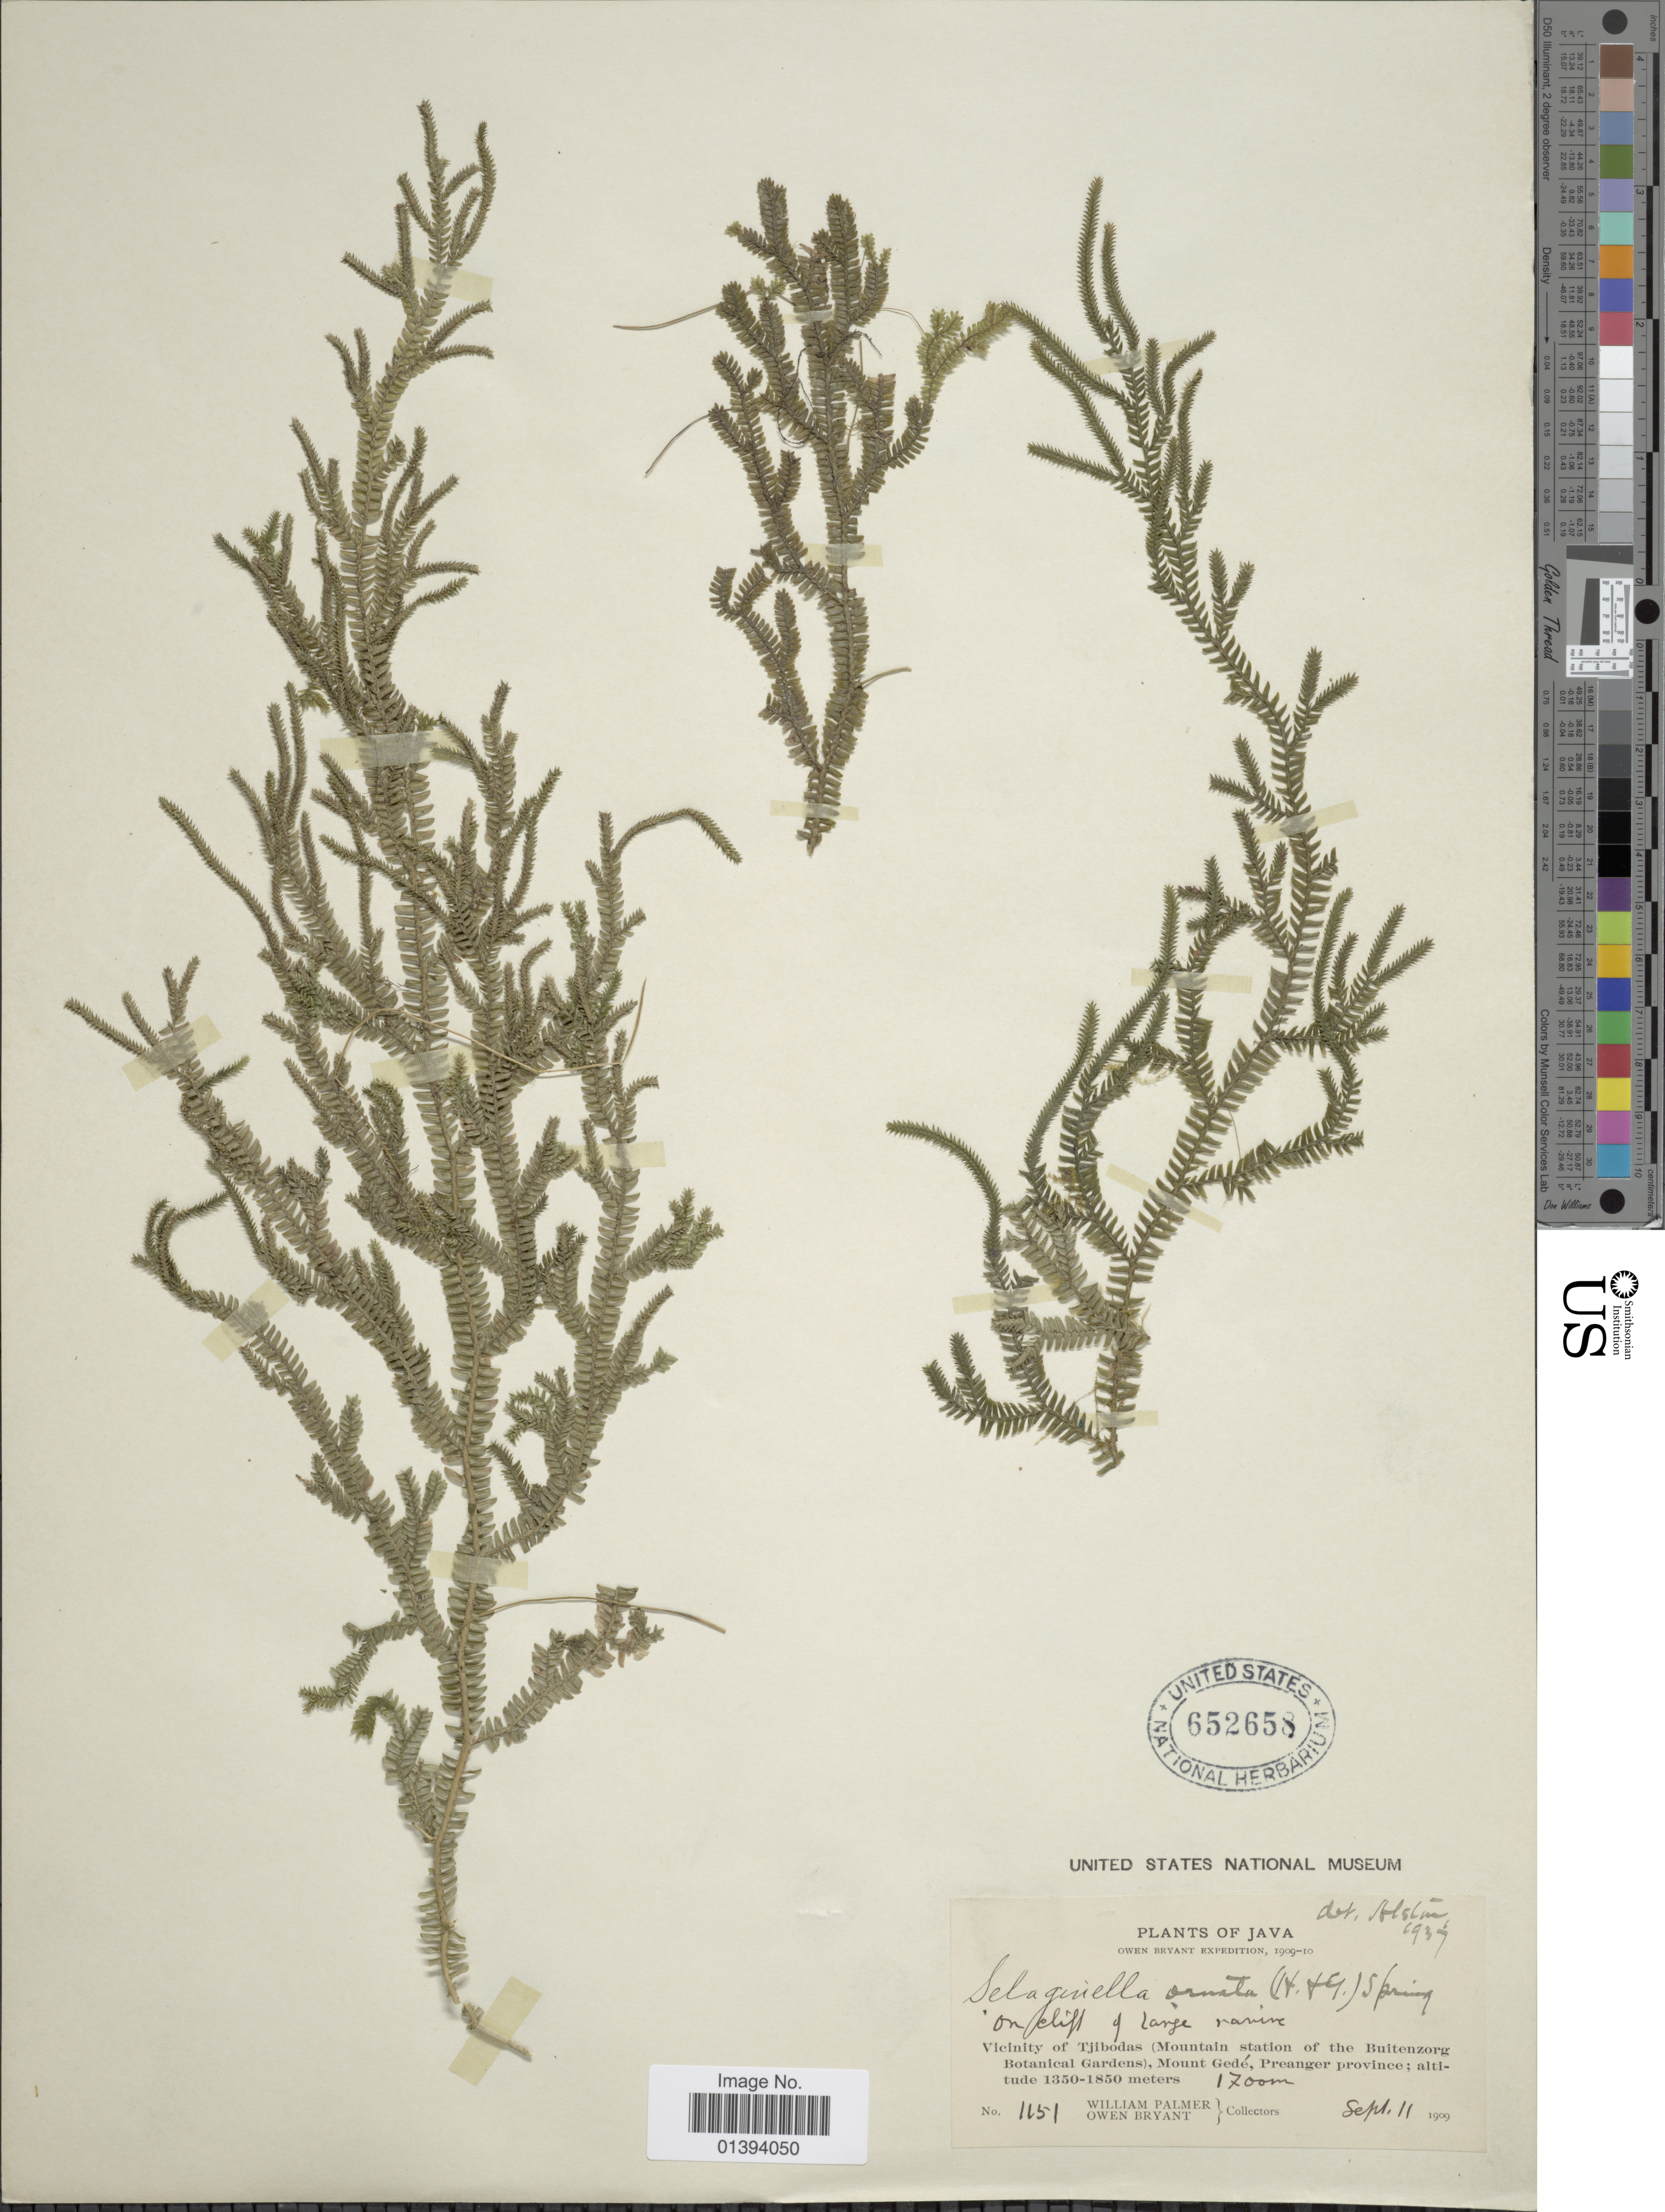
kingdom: Plantae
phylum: Tracheophyta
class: Lycopodiopsida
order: Selaginellales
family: Selaginellaceae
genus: Selaginella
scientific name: Selaginella ornata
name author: (Hook. & Grev.) Spring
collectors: W. Palmer & O. Bryant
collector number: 1151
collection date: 1909-09-11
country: Indonesia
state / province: Java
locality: Vicinity of Tjibodas (Mountain station of the Buitenzorg Botanical Gardens), Mount Gedé, Preanger province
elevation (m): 1700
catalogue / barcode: US 652658